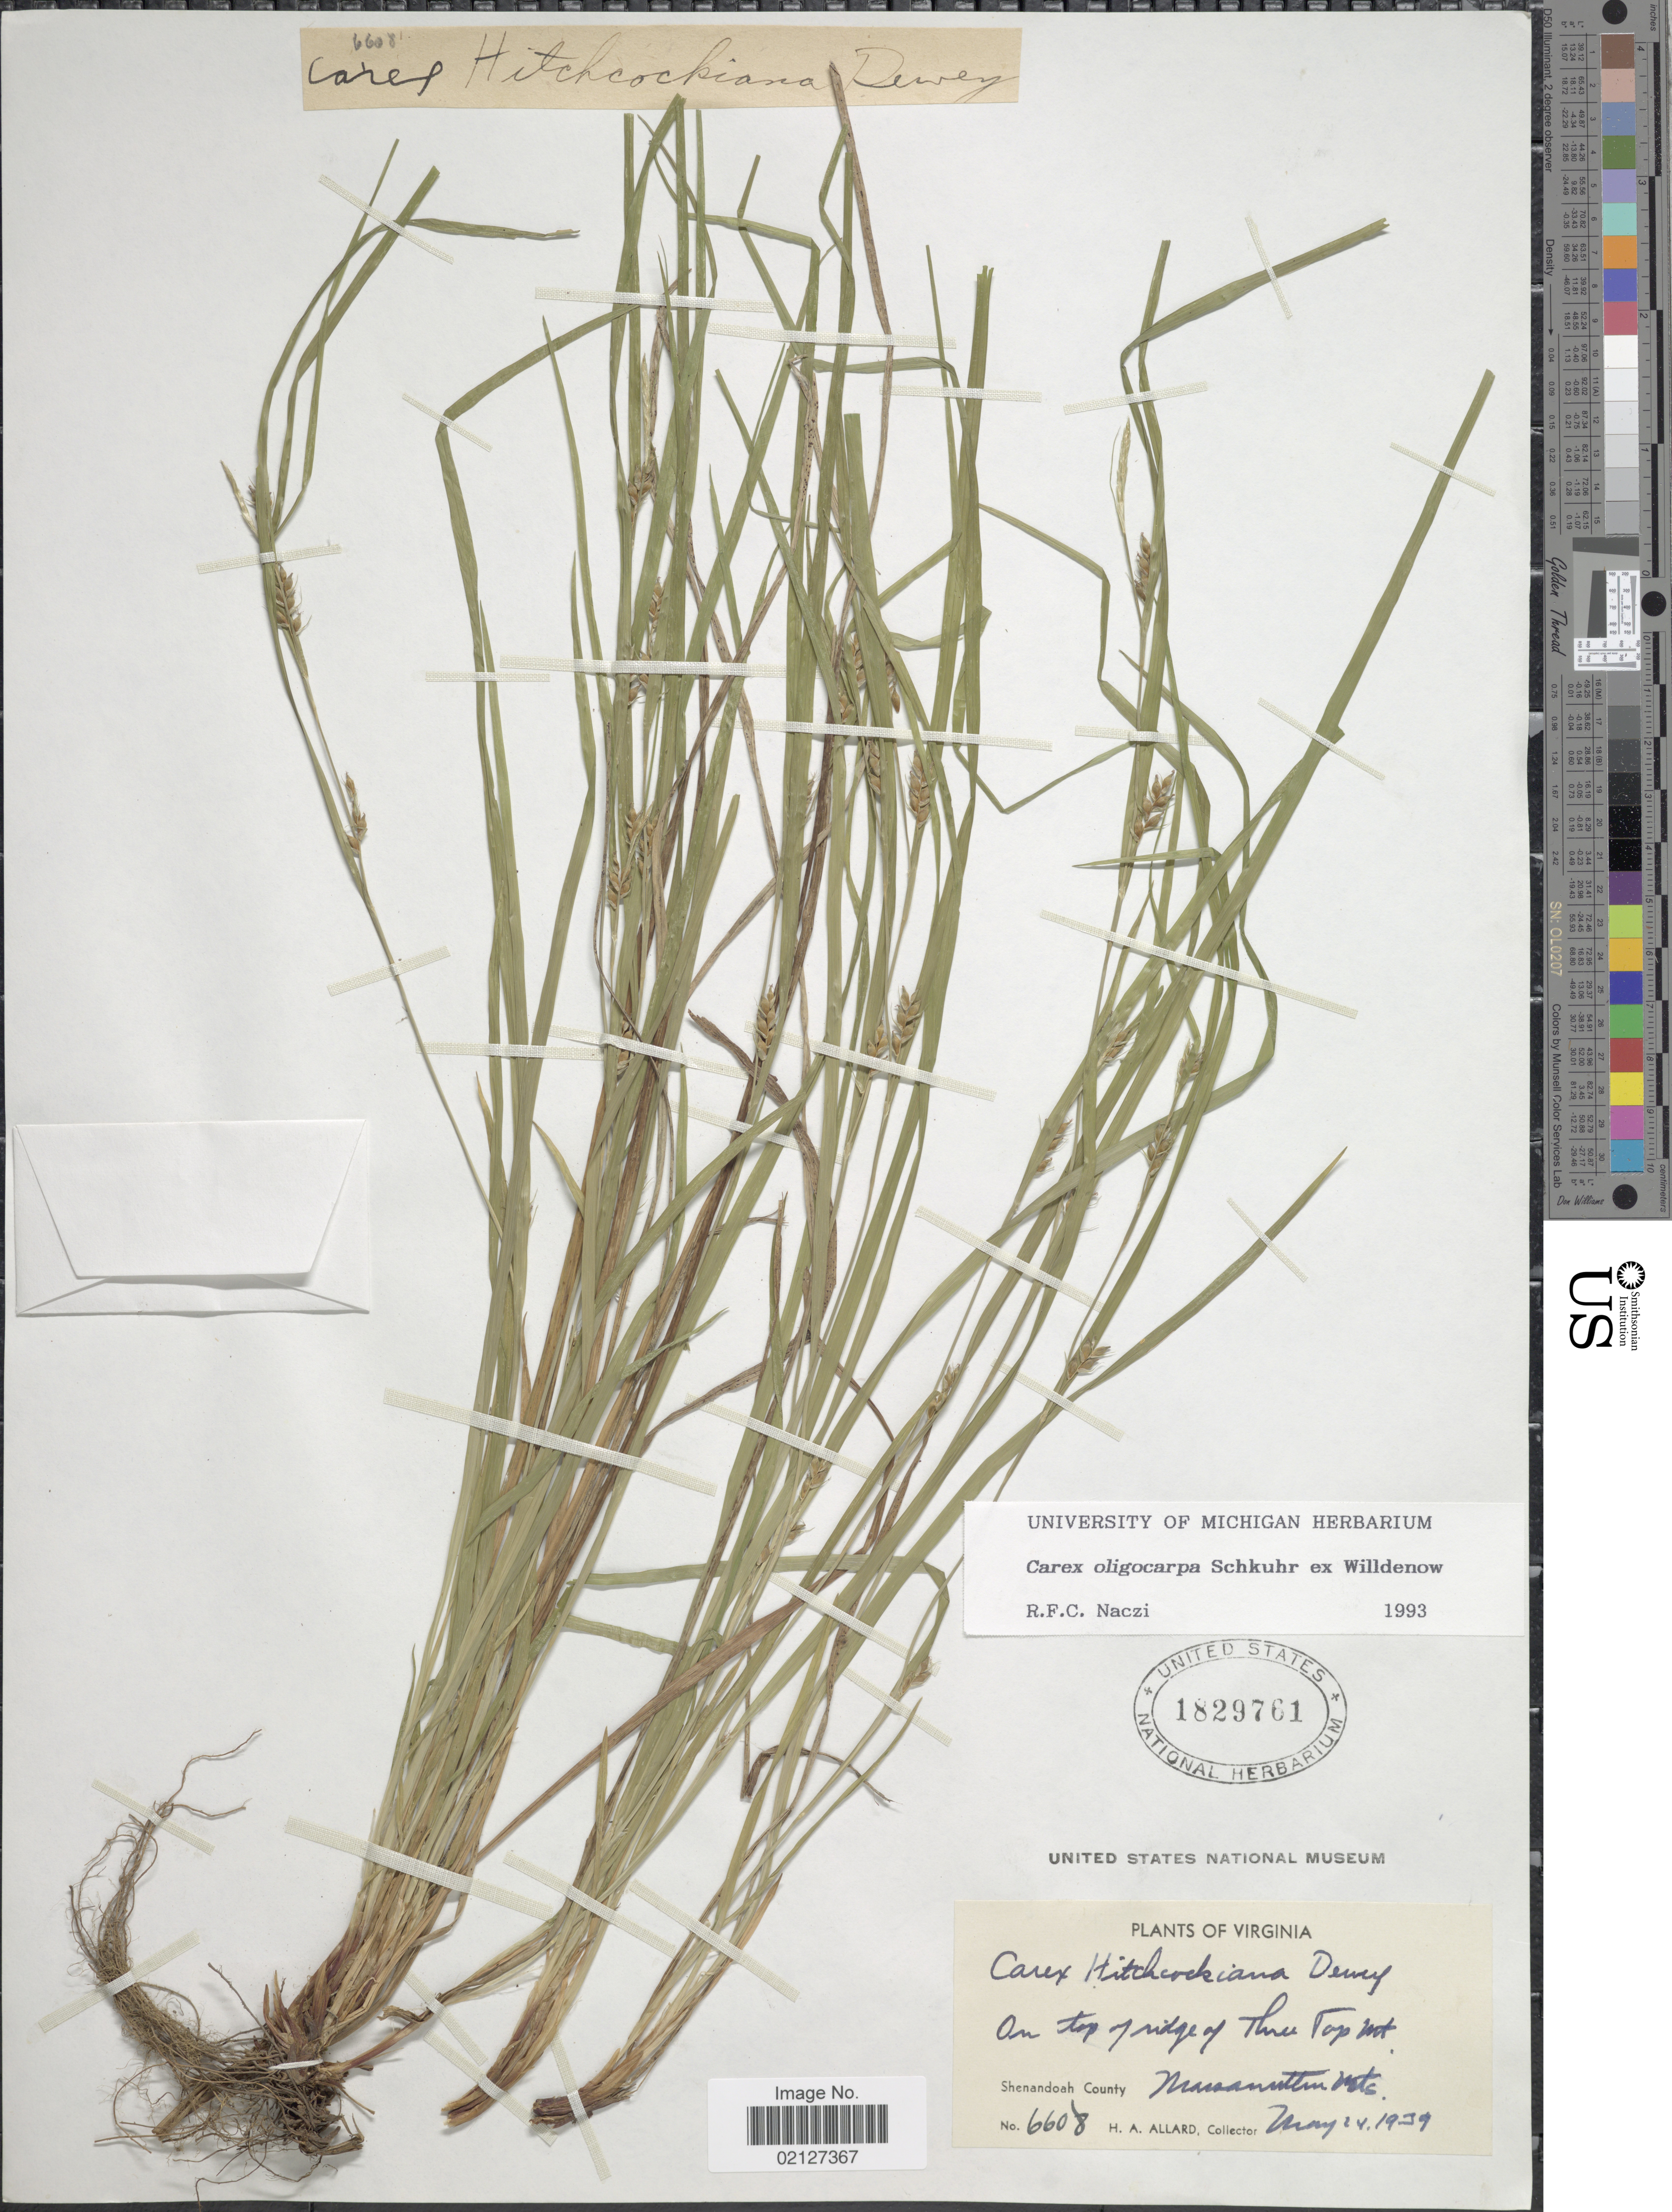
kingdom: Plantae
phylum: Tracheophyta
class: Liliopsida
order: Poales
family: Cyperaceae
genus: Carex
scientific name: Carex oligocarpa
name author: Willd.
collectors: H. A. Allard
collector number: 6608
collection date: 1939-05-24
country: United States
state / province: Virginia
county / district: Shenandoah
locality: On top of ridge of Three Top Mt., Shenandoah County, Massanutten Mts.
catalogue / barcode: US 1829761